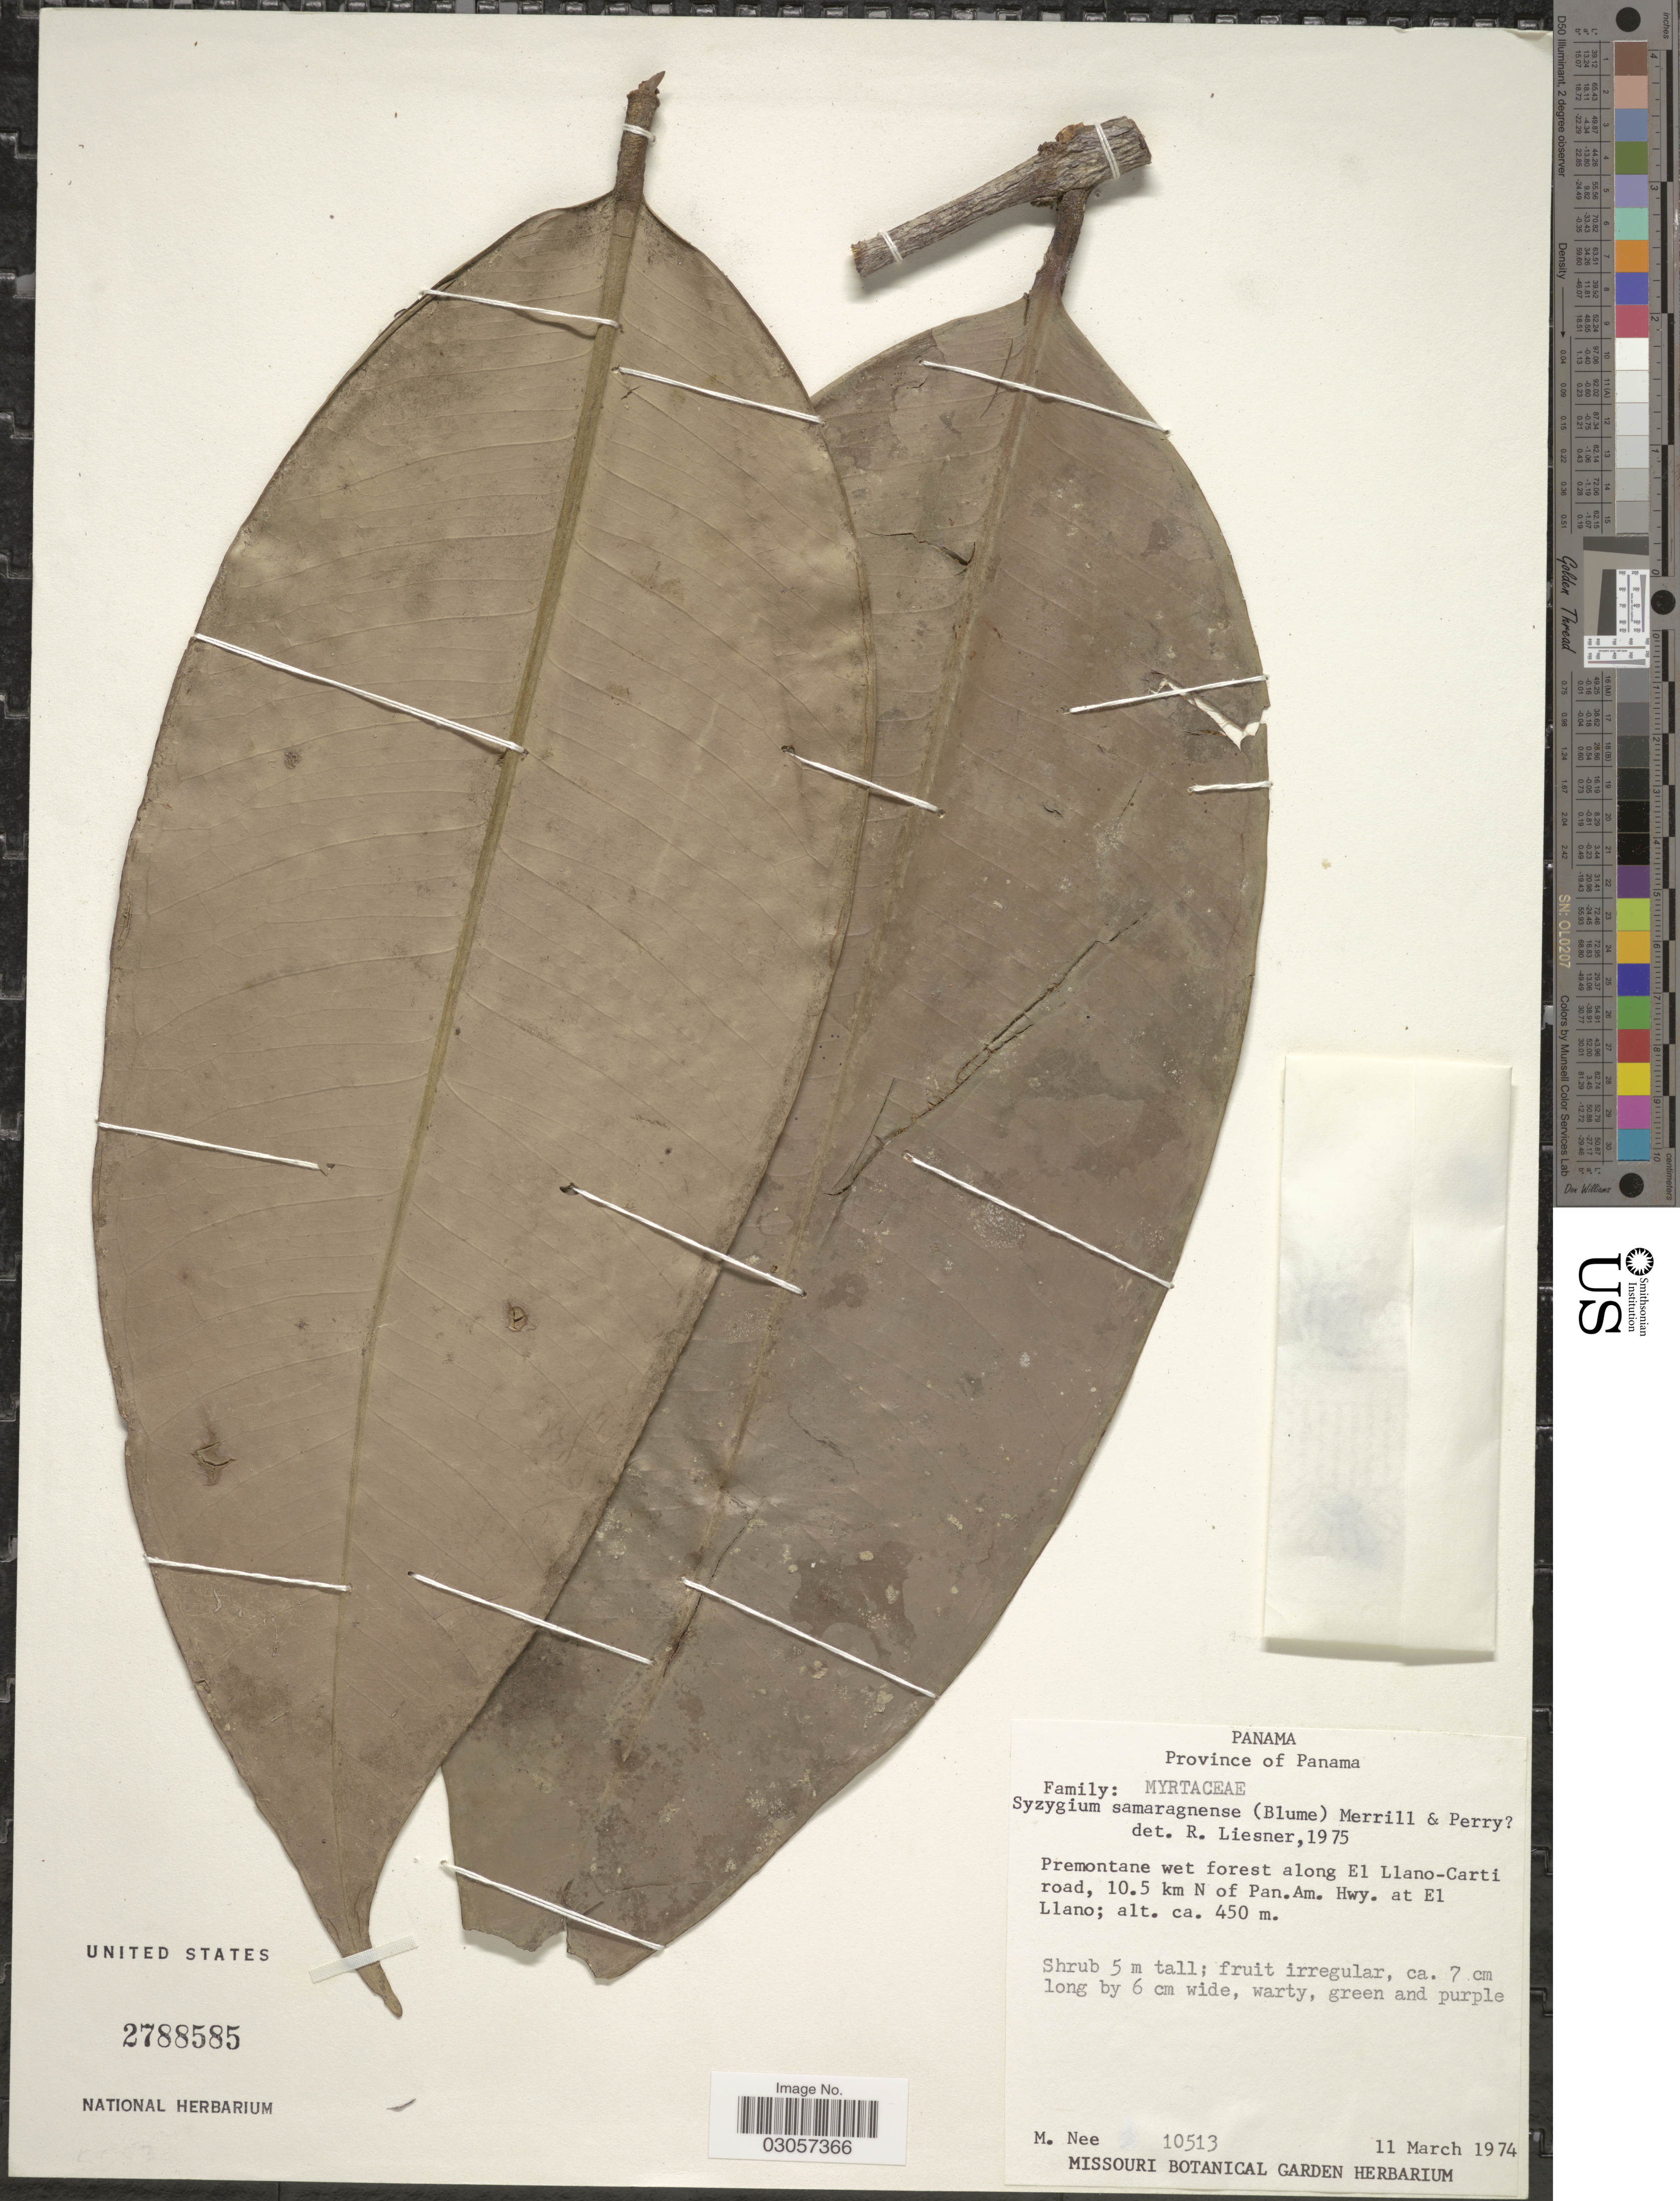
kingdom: Plantae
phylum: Tracheophyta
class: Magnoliopsida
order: Myrtales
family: Myrtaceae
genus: Syzygium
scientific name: Syzygium samarangense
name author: (Blume) Merr. & L.M. Perry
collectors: M. Nee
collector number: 10513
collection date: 1974-03-11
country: Panama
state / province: Panamá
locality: Premontane wet forest along El Llano-Carti road, 10.5 km N of Pan.Am. Hwy. at El Llano.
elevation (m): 450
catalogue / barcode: US 2788585